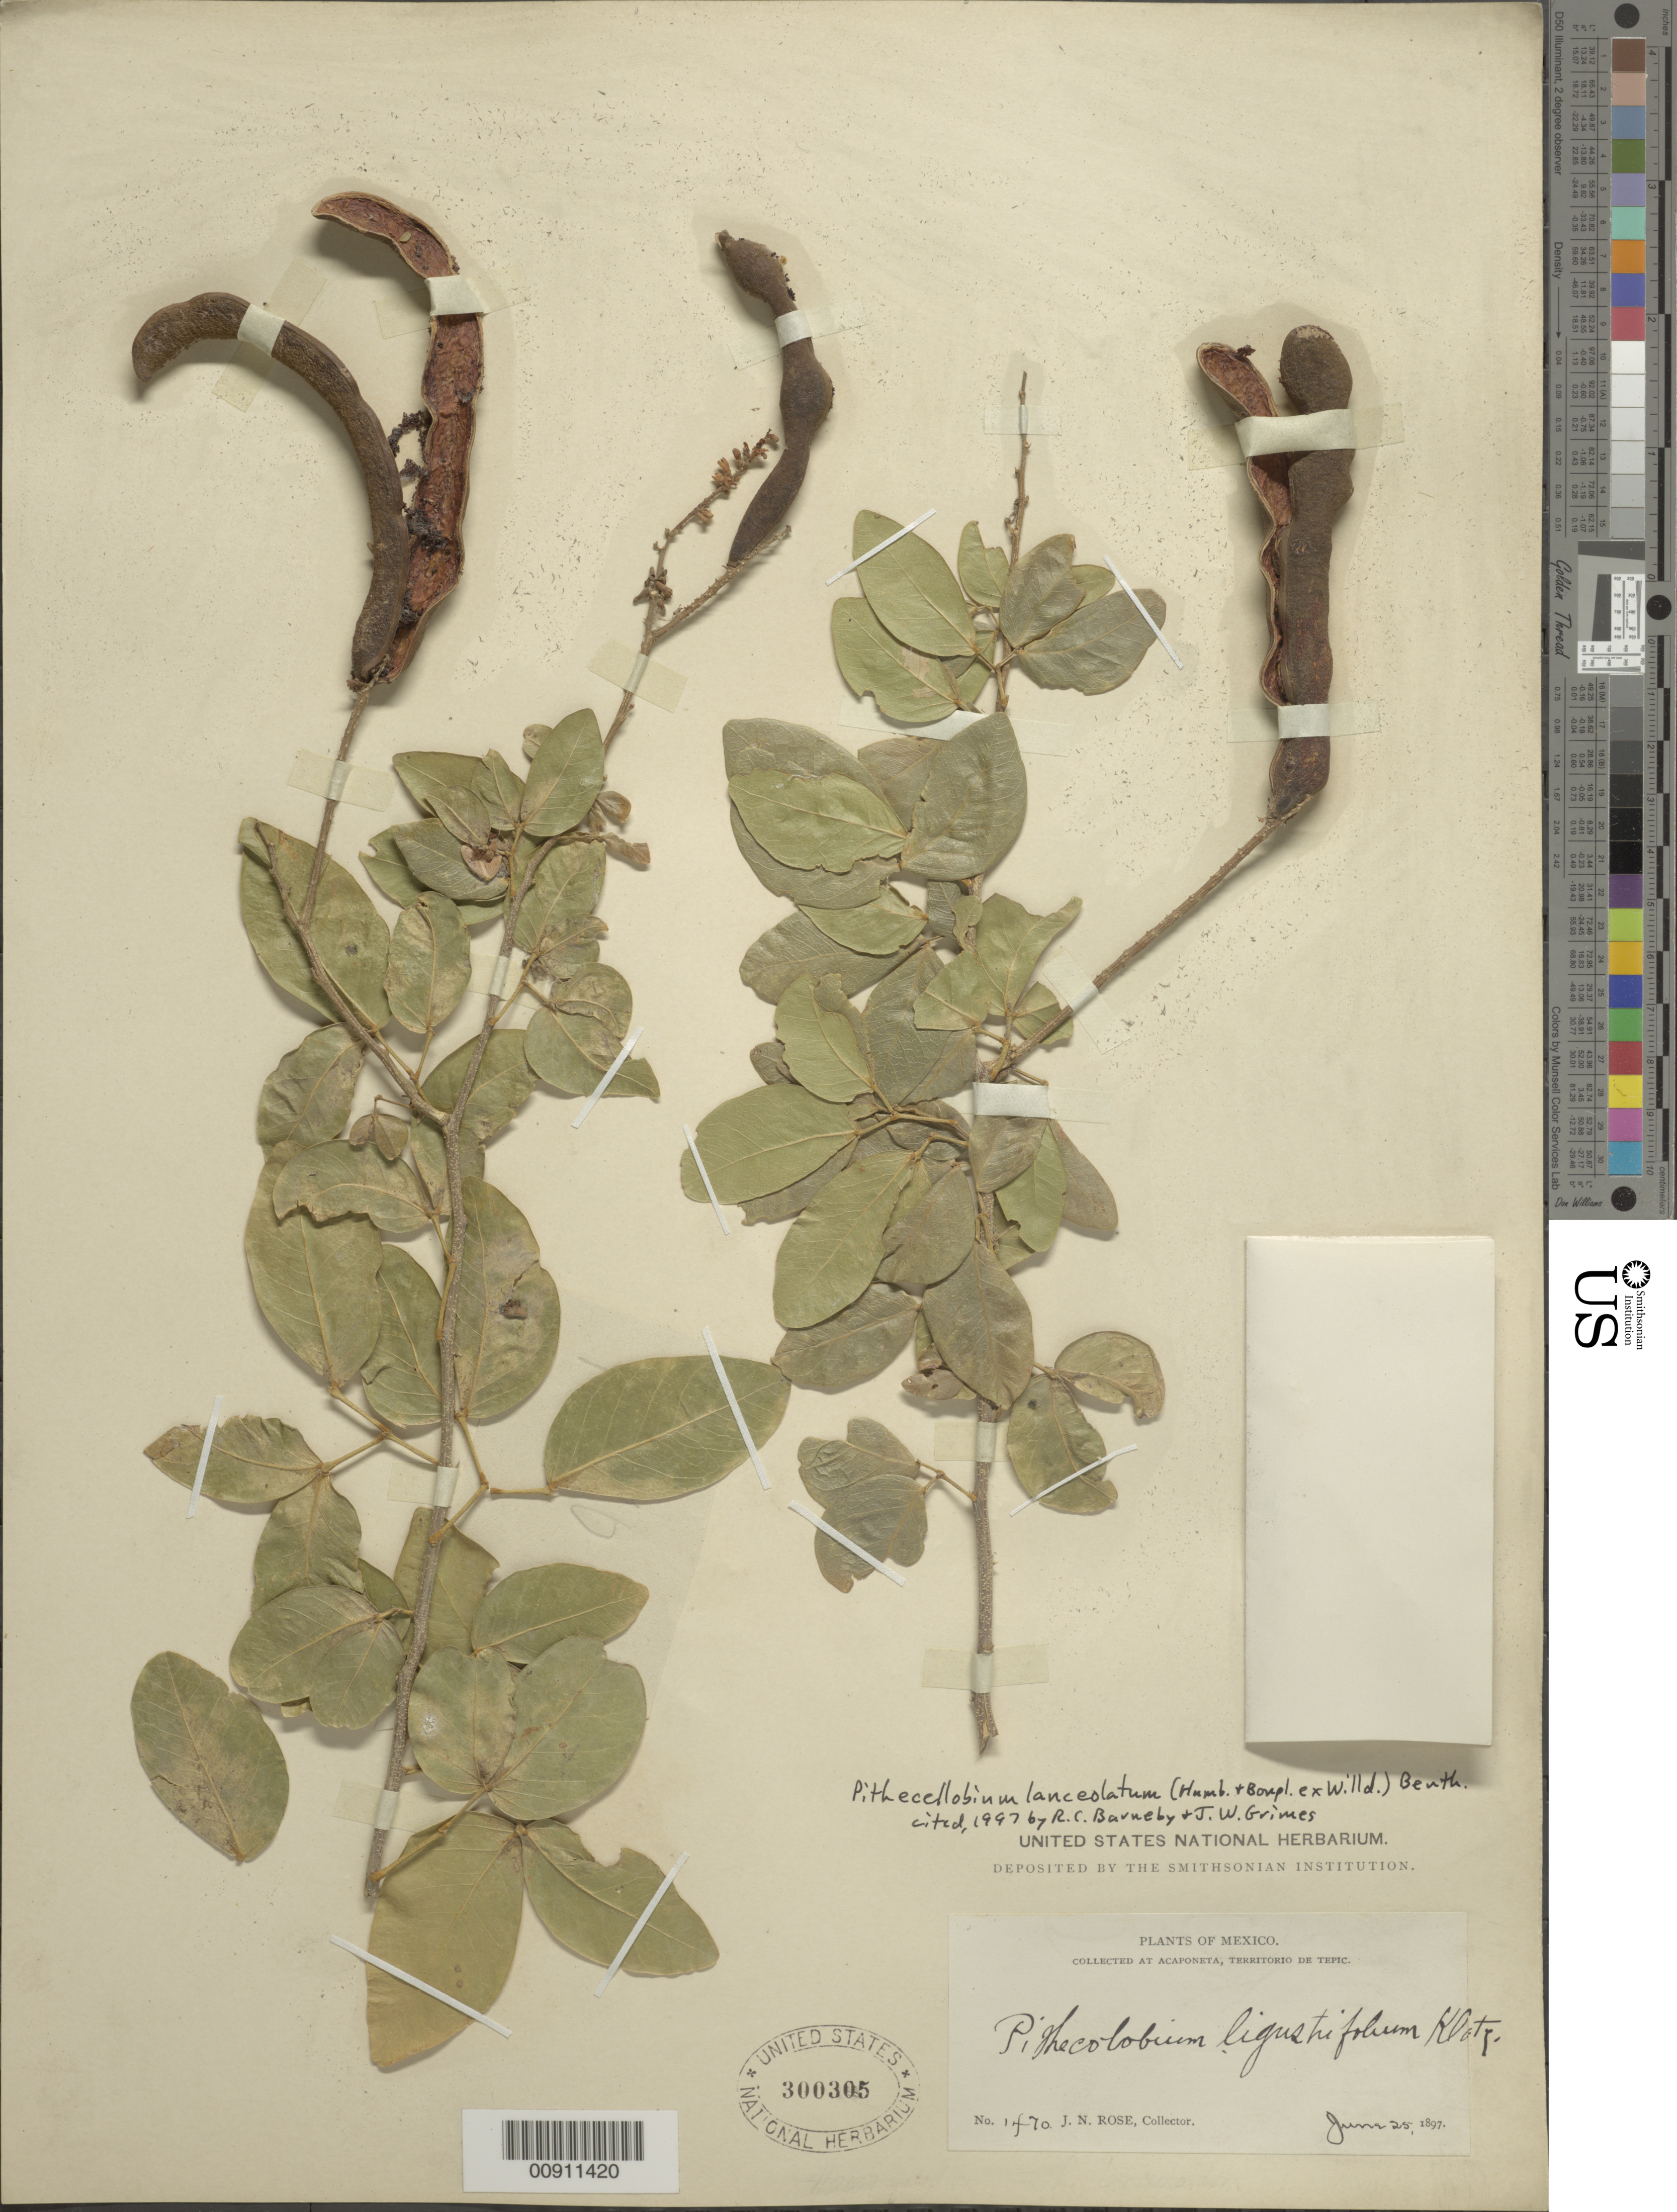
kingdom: Plantae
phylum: Tracheophyta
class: Magnoliopsida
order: Fabales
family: Fabaceae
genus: Pithecellobium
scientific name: Pithecellobium lanceolatum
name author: (Humb. & Bonpl. ex Willd.) Benth.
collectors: J. N. Rose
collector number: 1470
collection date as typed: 25 Jun 1897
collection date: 1897-06-25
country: Mexico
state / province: Nayarit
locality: Acaponeta, Territorio de Tepic.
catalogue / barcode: US 300305